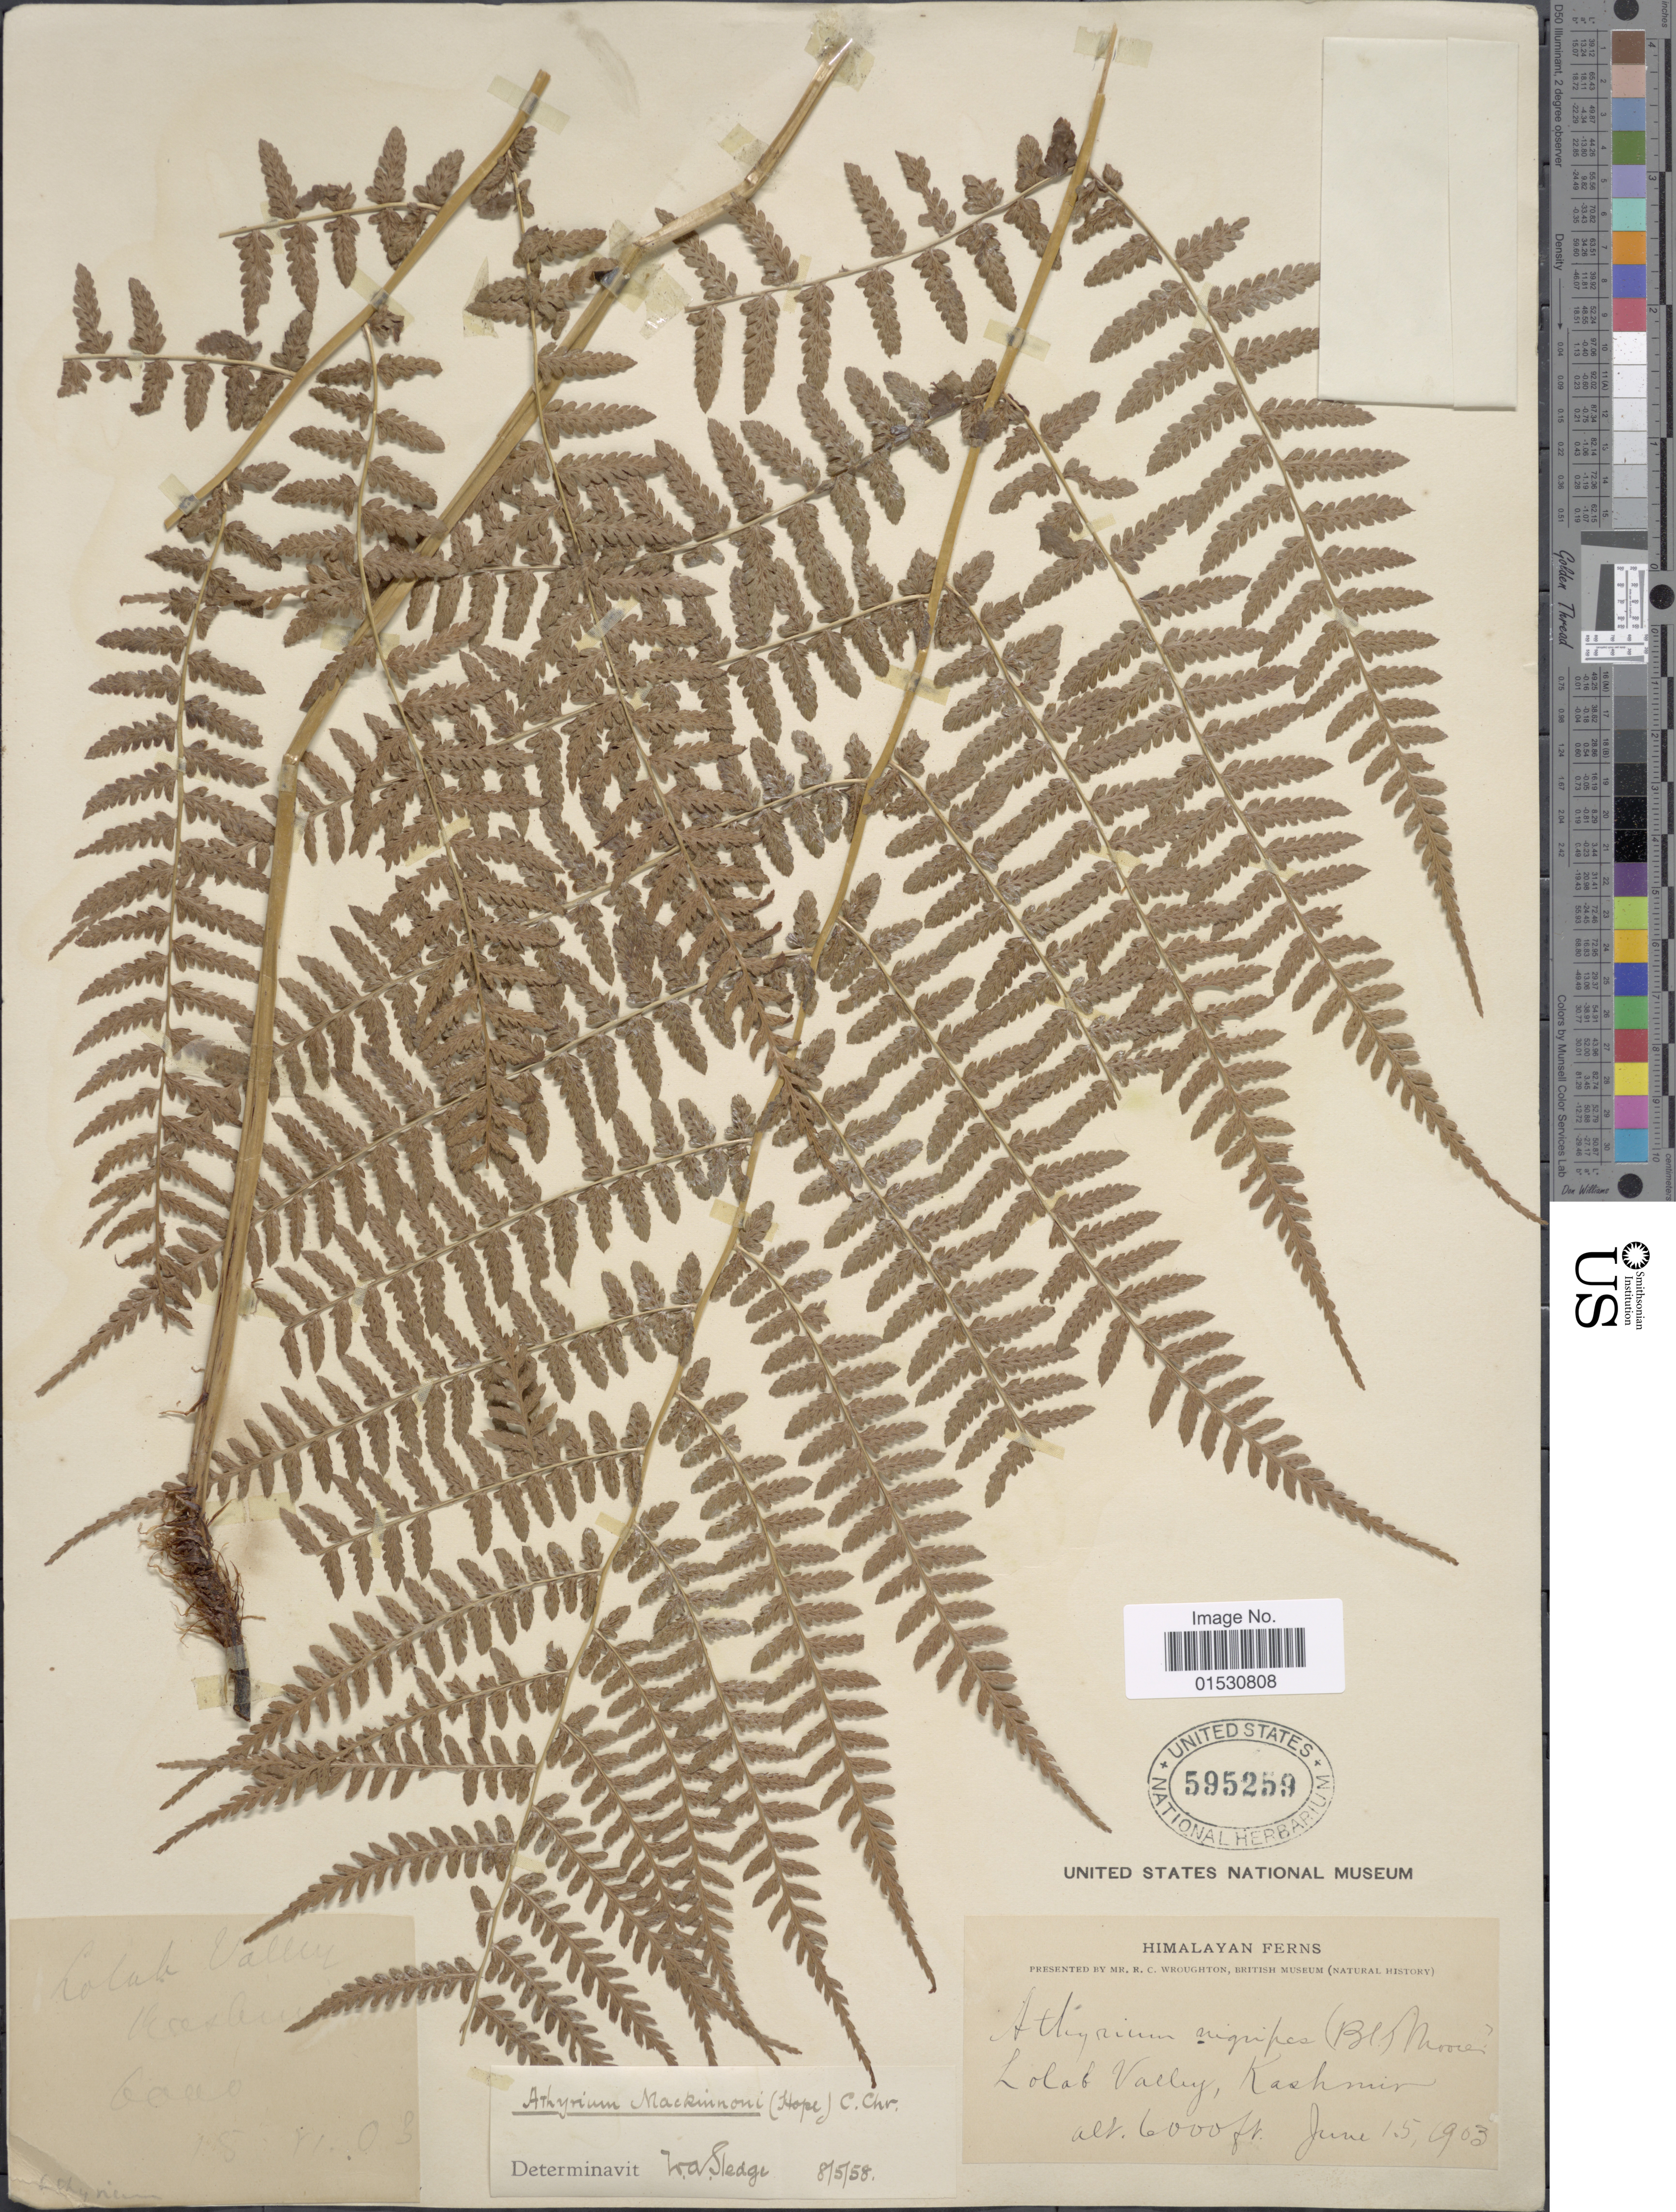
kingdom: Plantae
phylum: Tracheophyta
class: Polypodiopsida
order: Polypodiales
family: Athyriaceae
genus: Athyrium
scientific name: Athyrium mackinnonii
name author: (Hook.) C. Chr.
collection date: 1903-06-15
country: India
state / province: Jammu and Kashmir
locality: Lolab Valley, Kashmir. Himalayan Ferns.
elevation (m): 1829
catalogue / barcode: US 595259